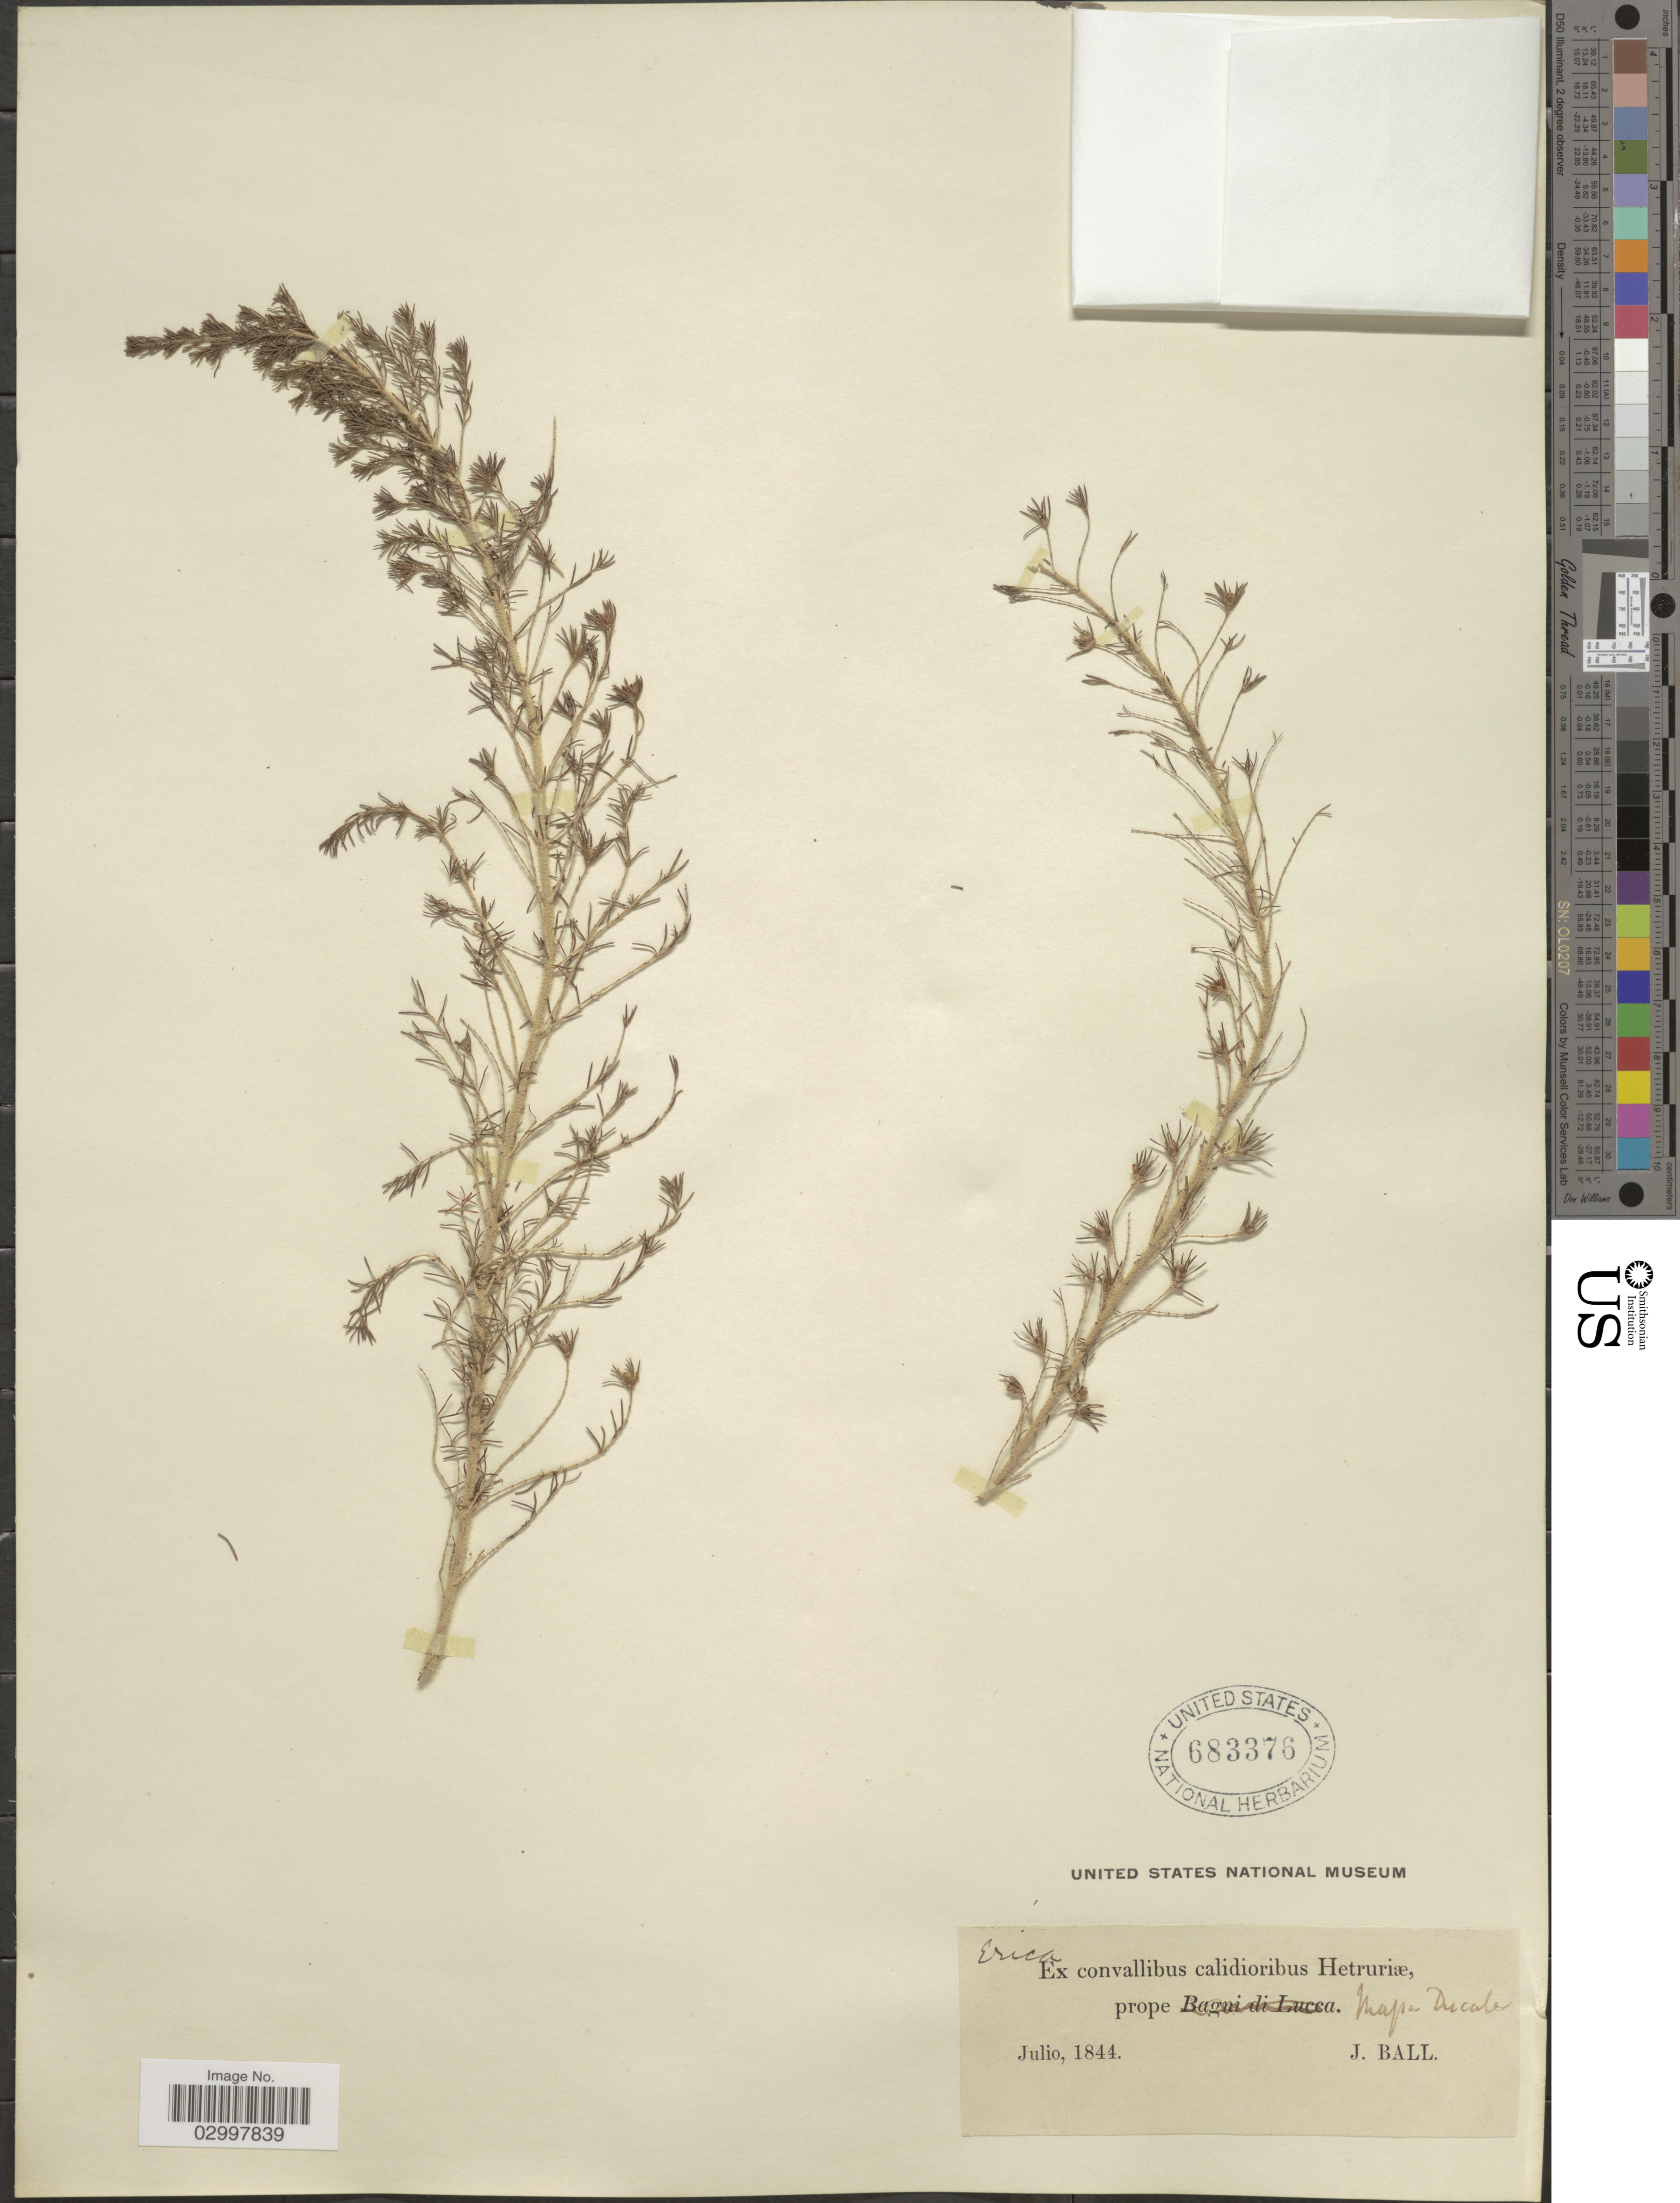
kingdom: Plantae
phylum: Tracheophyta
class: Magnoliopsida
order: Ericales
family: Ericaceae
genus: Erica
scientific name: Erica sp.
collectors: J. Ball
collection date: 1844-07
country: Italy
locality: Ex convallibus calidioribus Hetruriæ prope Mapa Ducale.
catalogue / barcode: US 683376